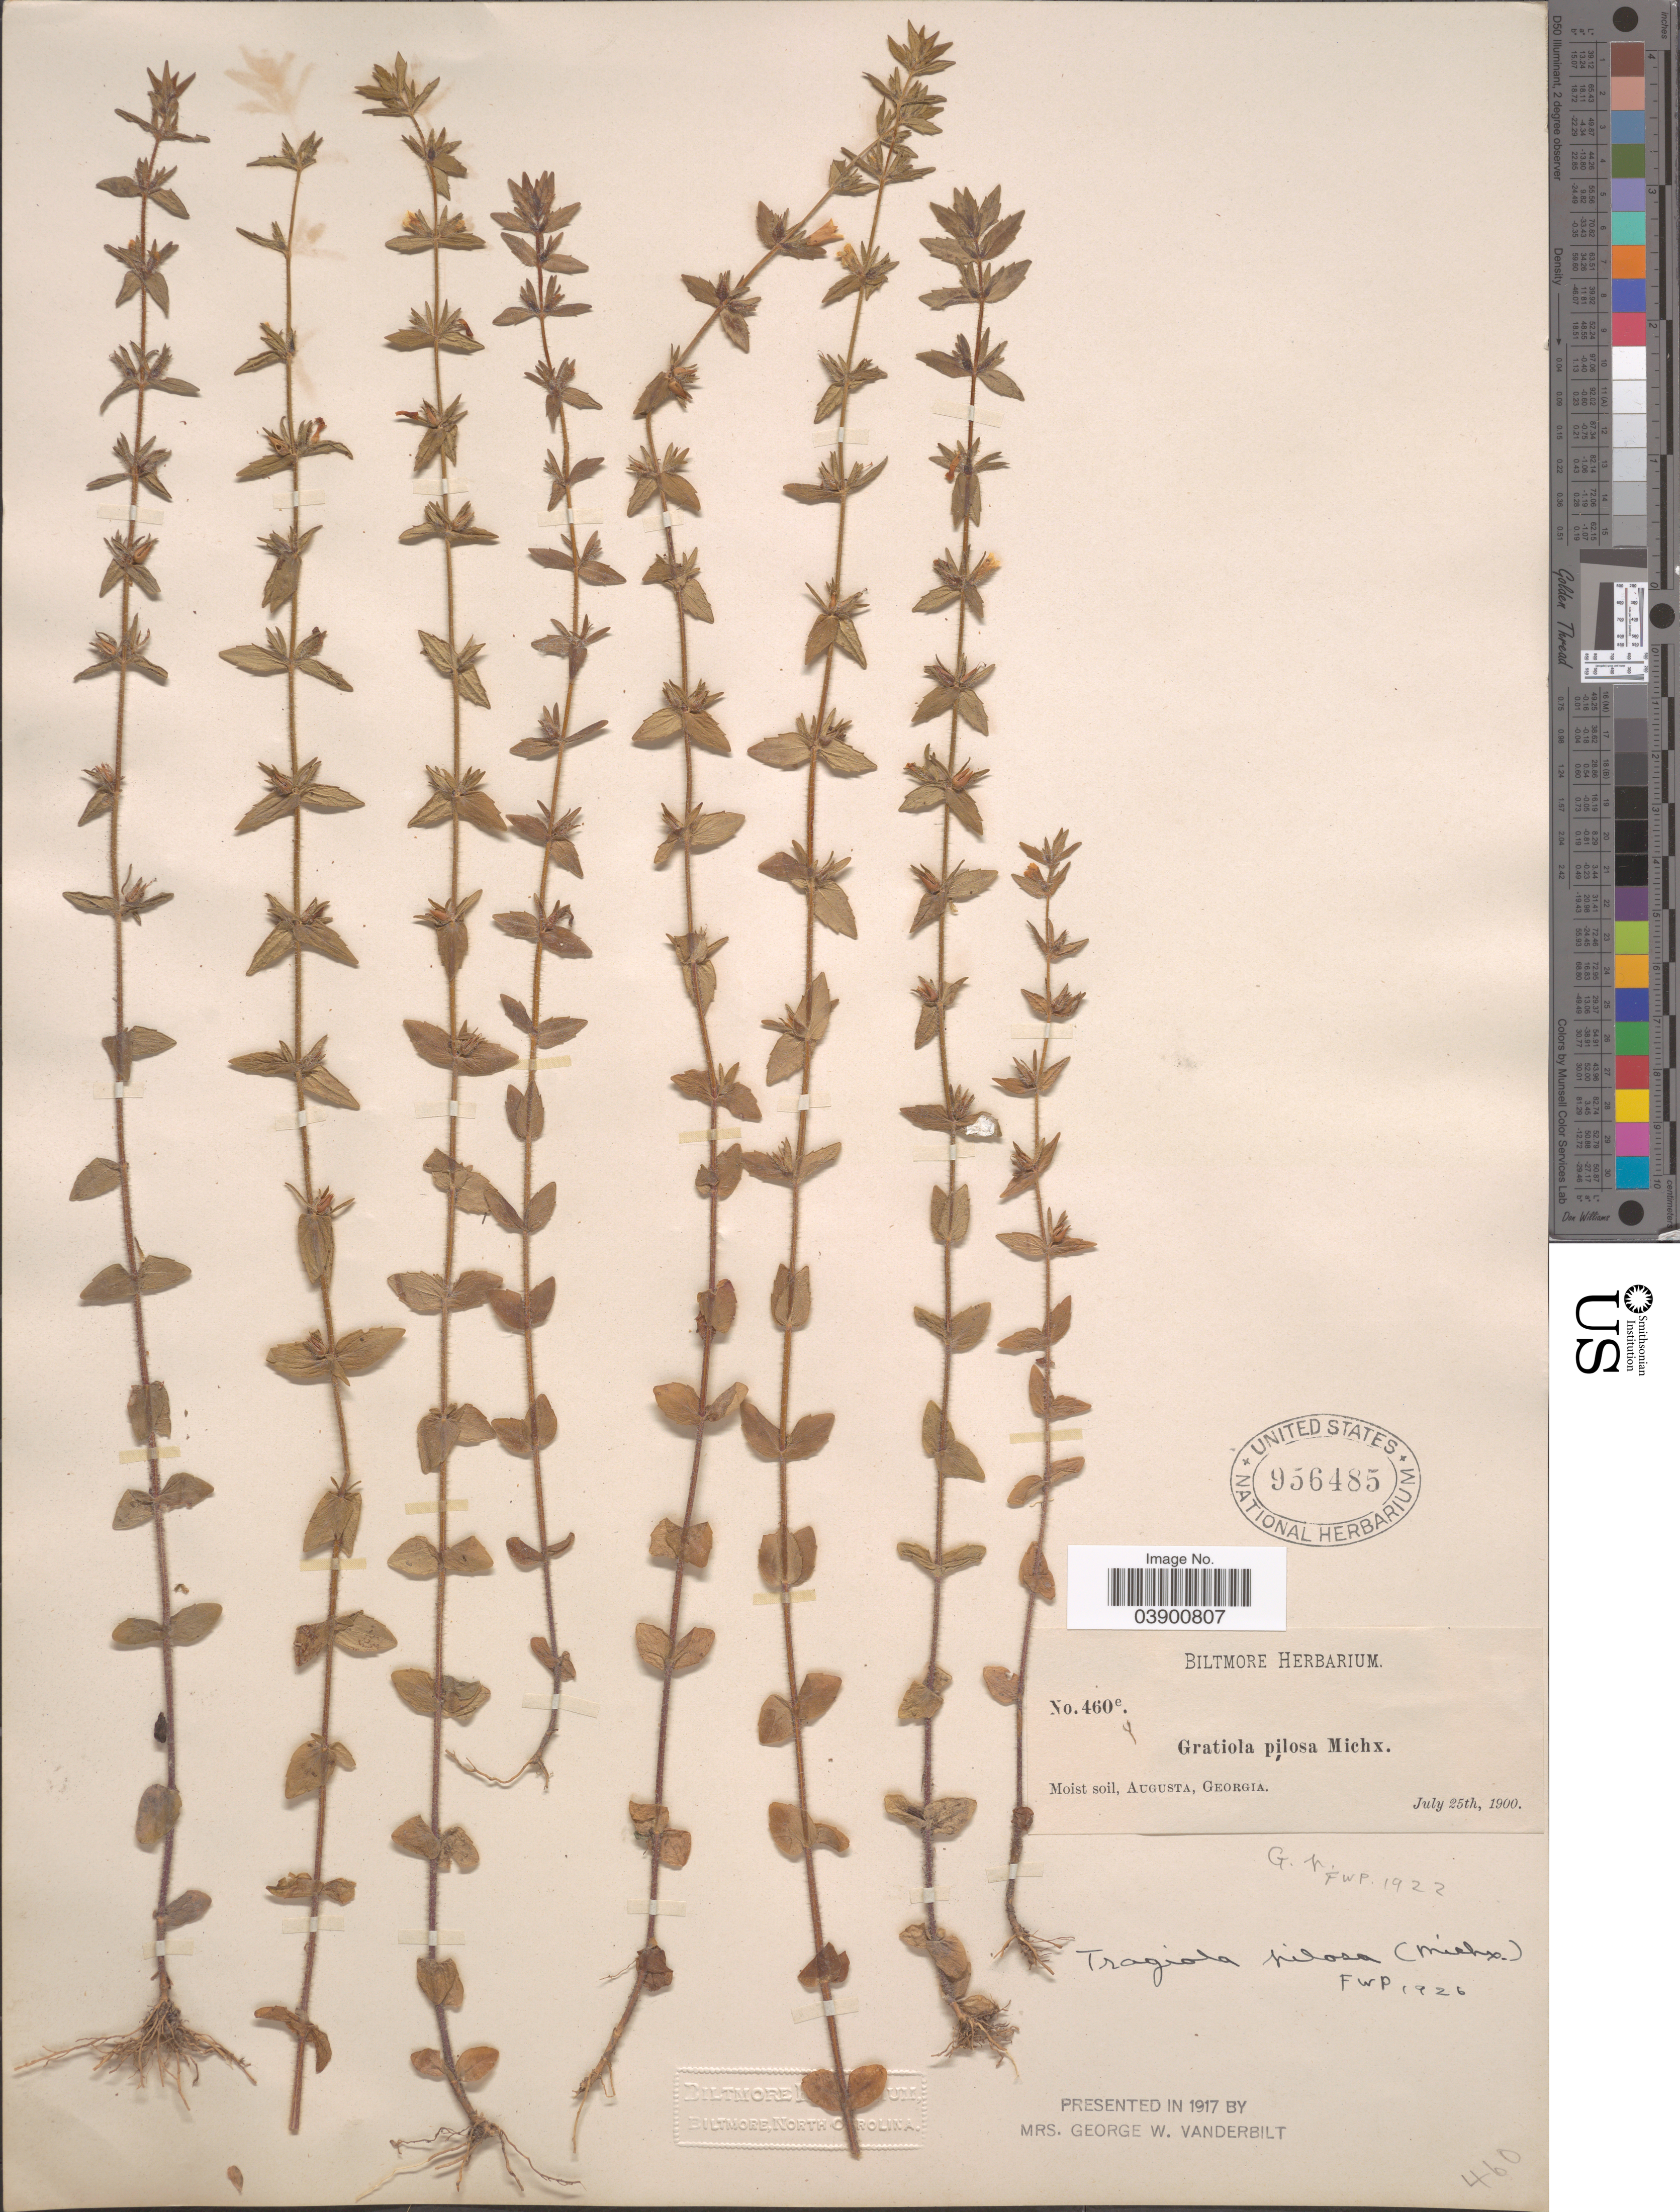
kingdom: Plantae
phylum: Tracheophyta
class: Magnoliopsida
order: Lamiales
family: Plantaginaceae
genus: Gratiola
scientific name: Gratiola pilosa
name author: Michx.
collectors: ex herb. Biltmore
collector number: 460e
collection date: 1900-07-25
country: United States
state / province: Georgia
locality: Augusta.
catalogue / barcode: US 956485